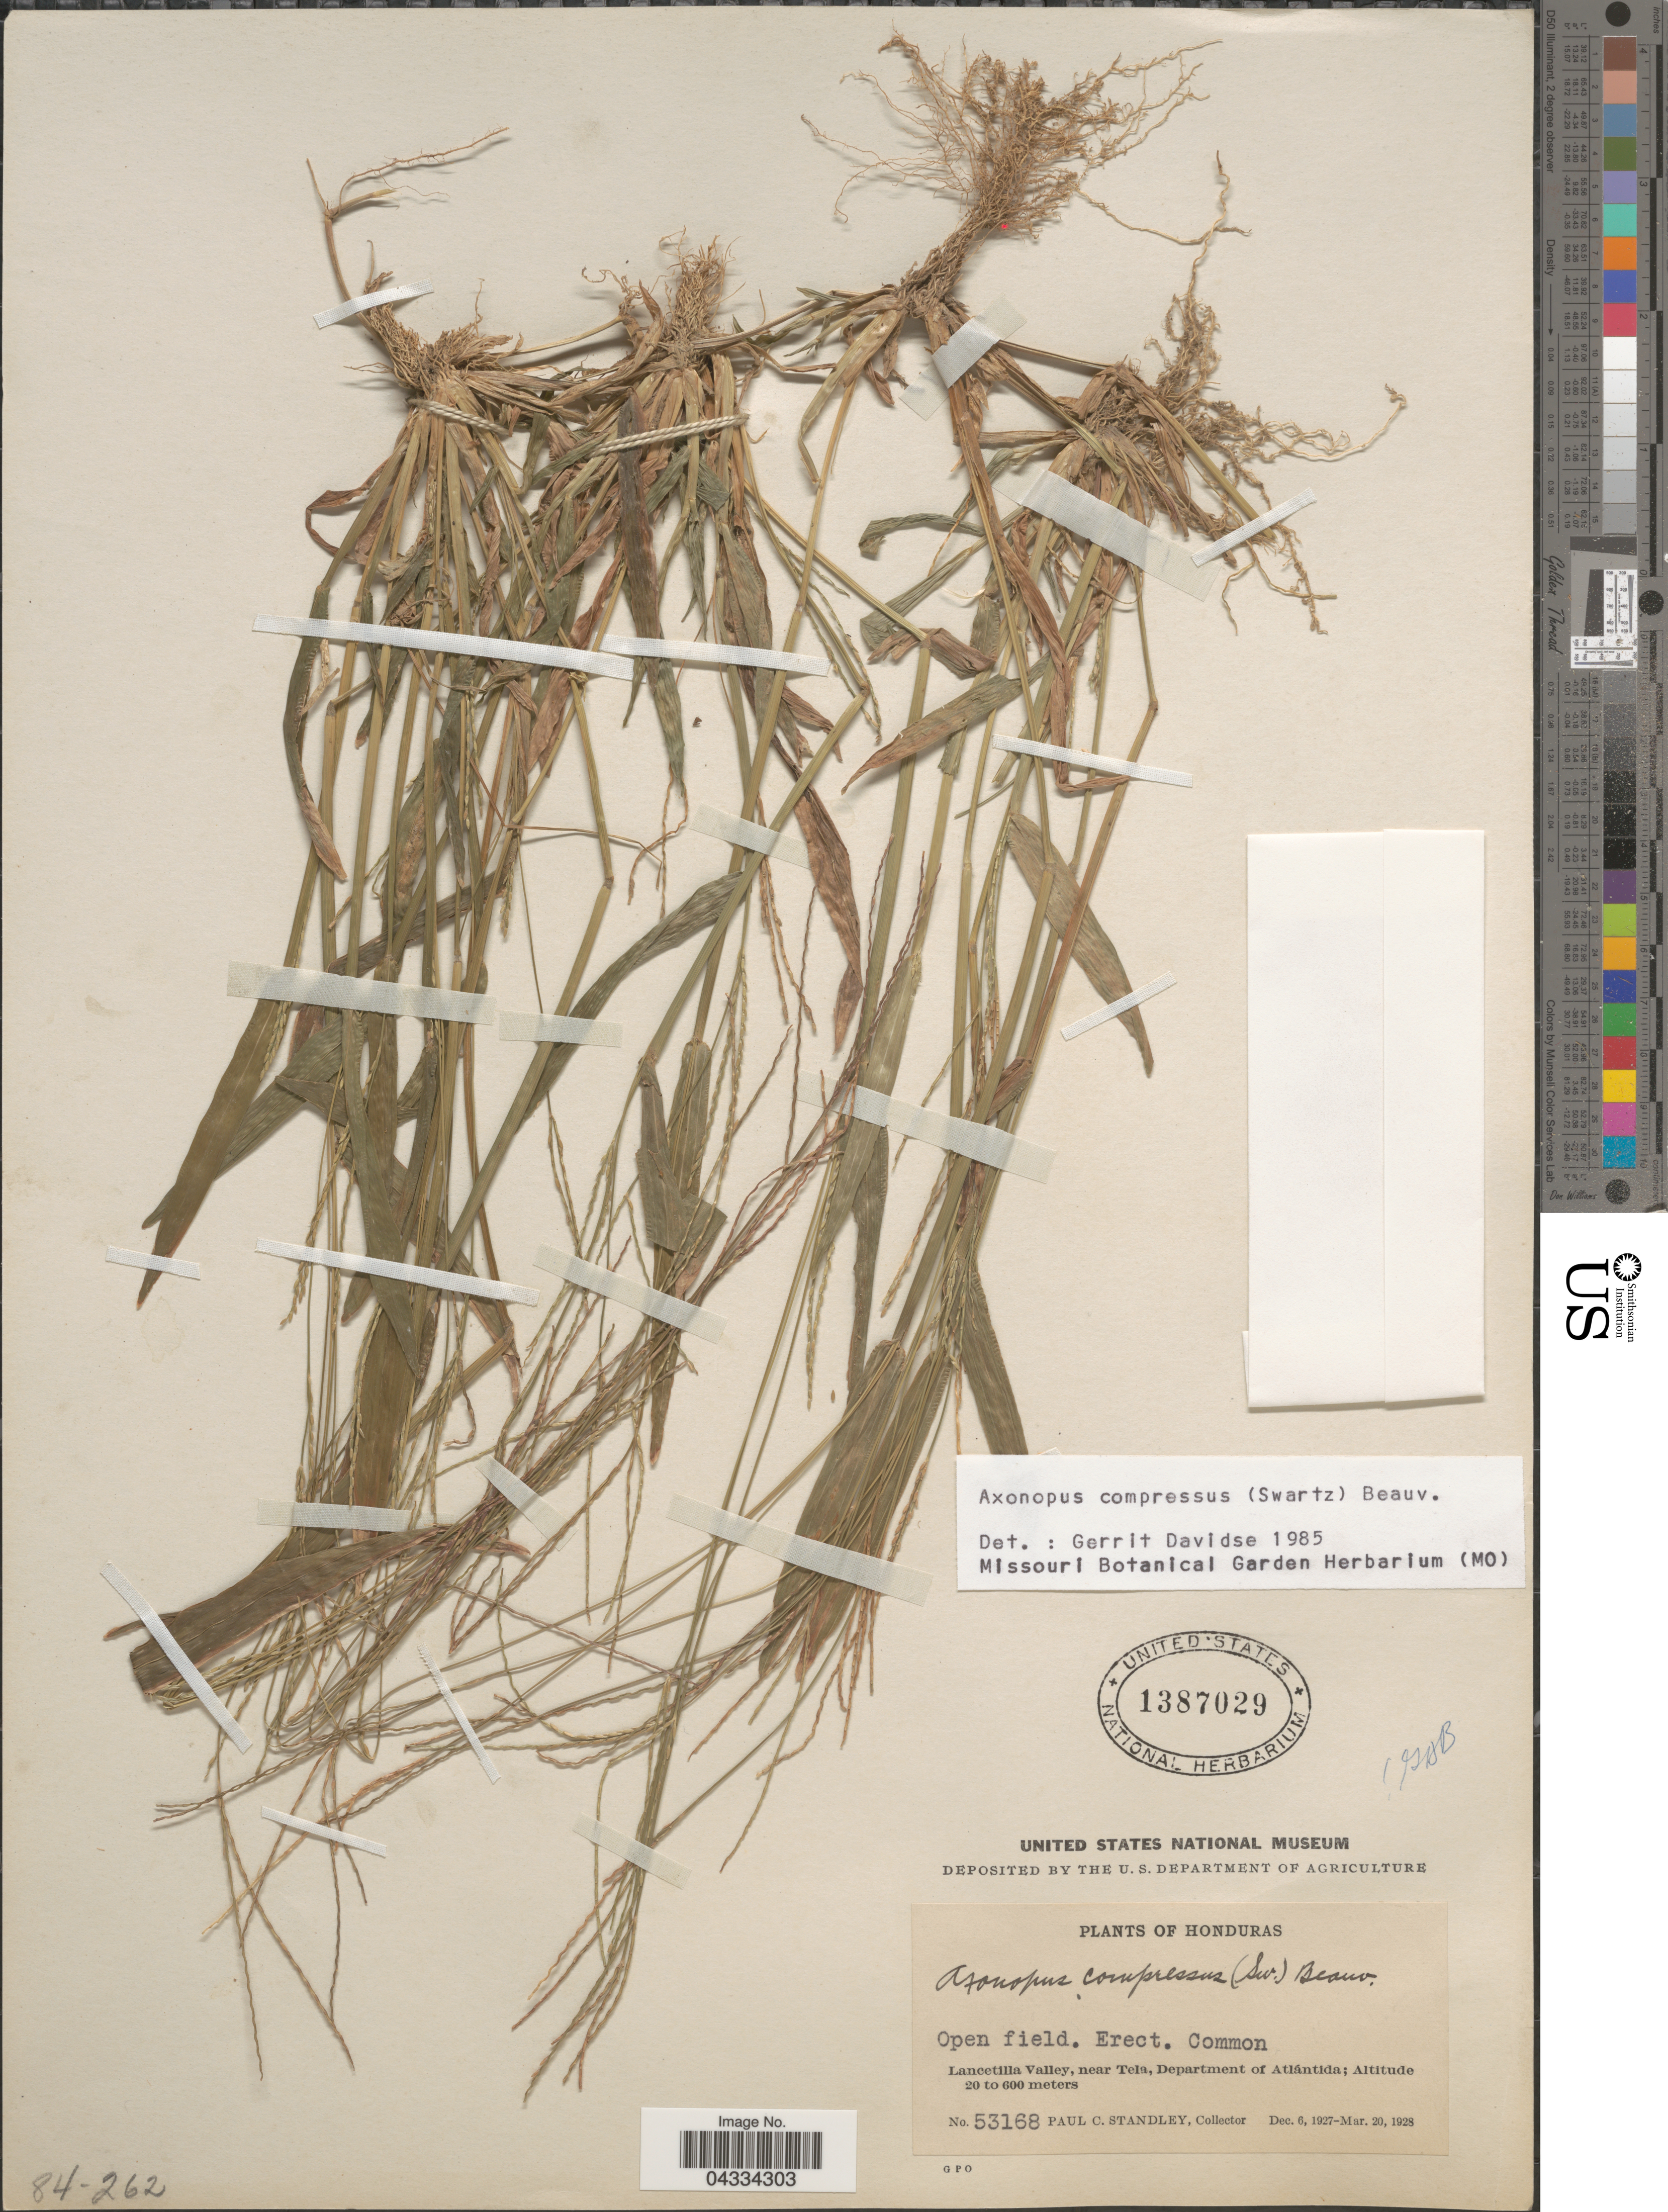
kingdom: Plantae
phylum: Tracheophyta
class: Liliopsida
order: Poales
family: Poaceae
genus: Axonopus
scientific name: Axonopus compressus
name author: (Sw.) P. Beauv.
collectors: P. C. Standley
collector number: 53168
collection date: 1927-12-06/1928-03-20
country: Honduras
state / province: Atlantida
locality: Lancetilla Valley, near Tela, Department of Atlántida.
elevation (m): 20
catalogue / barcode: US 1387029